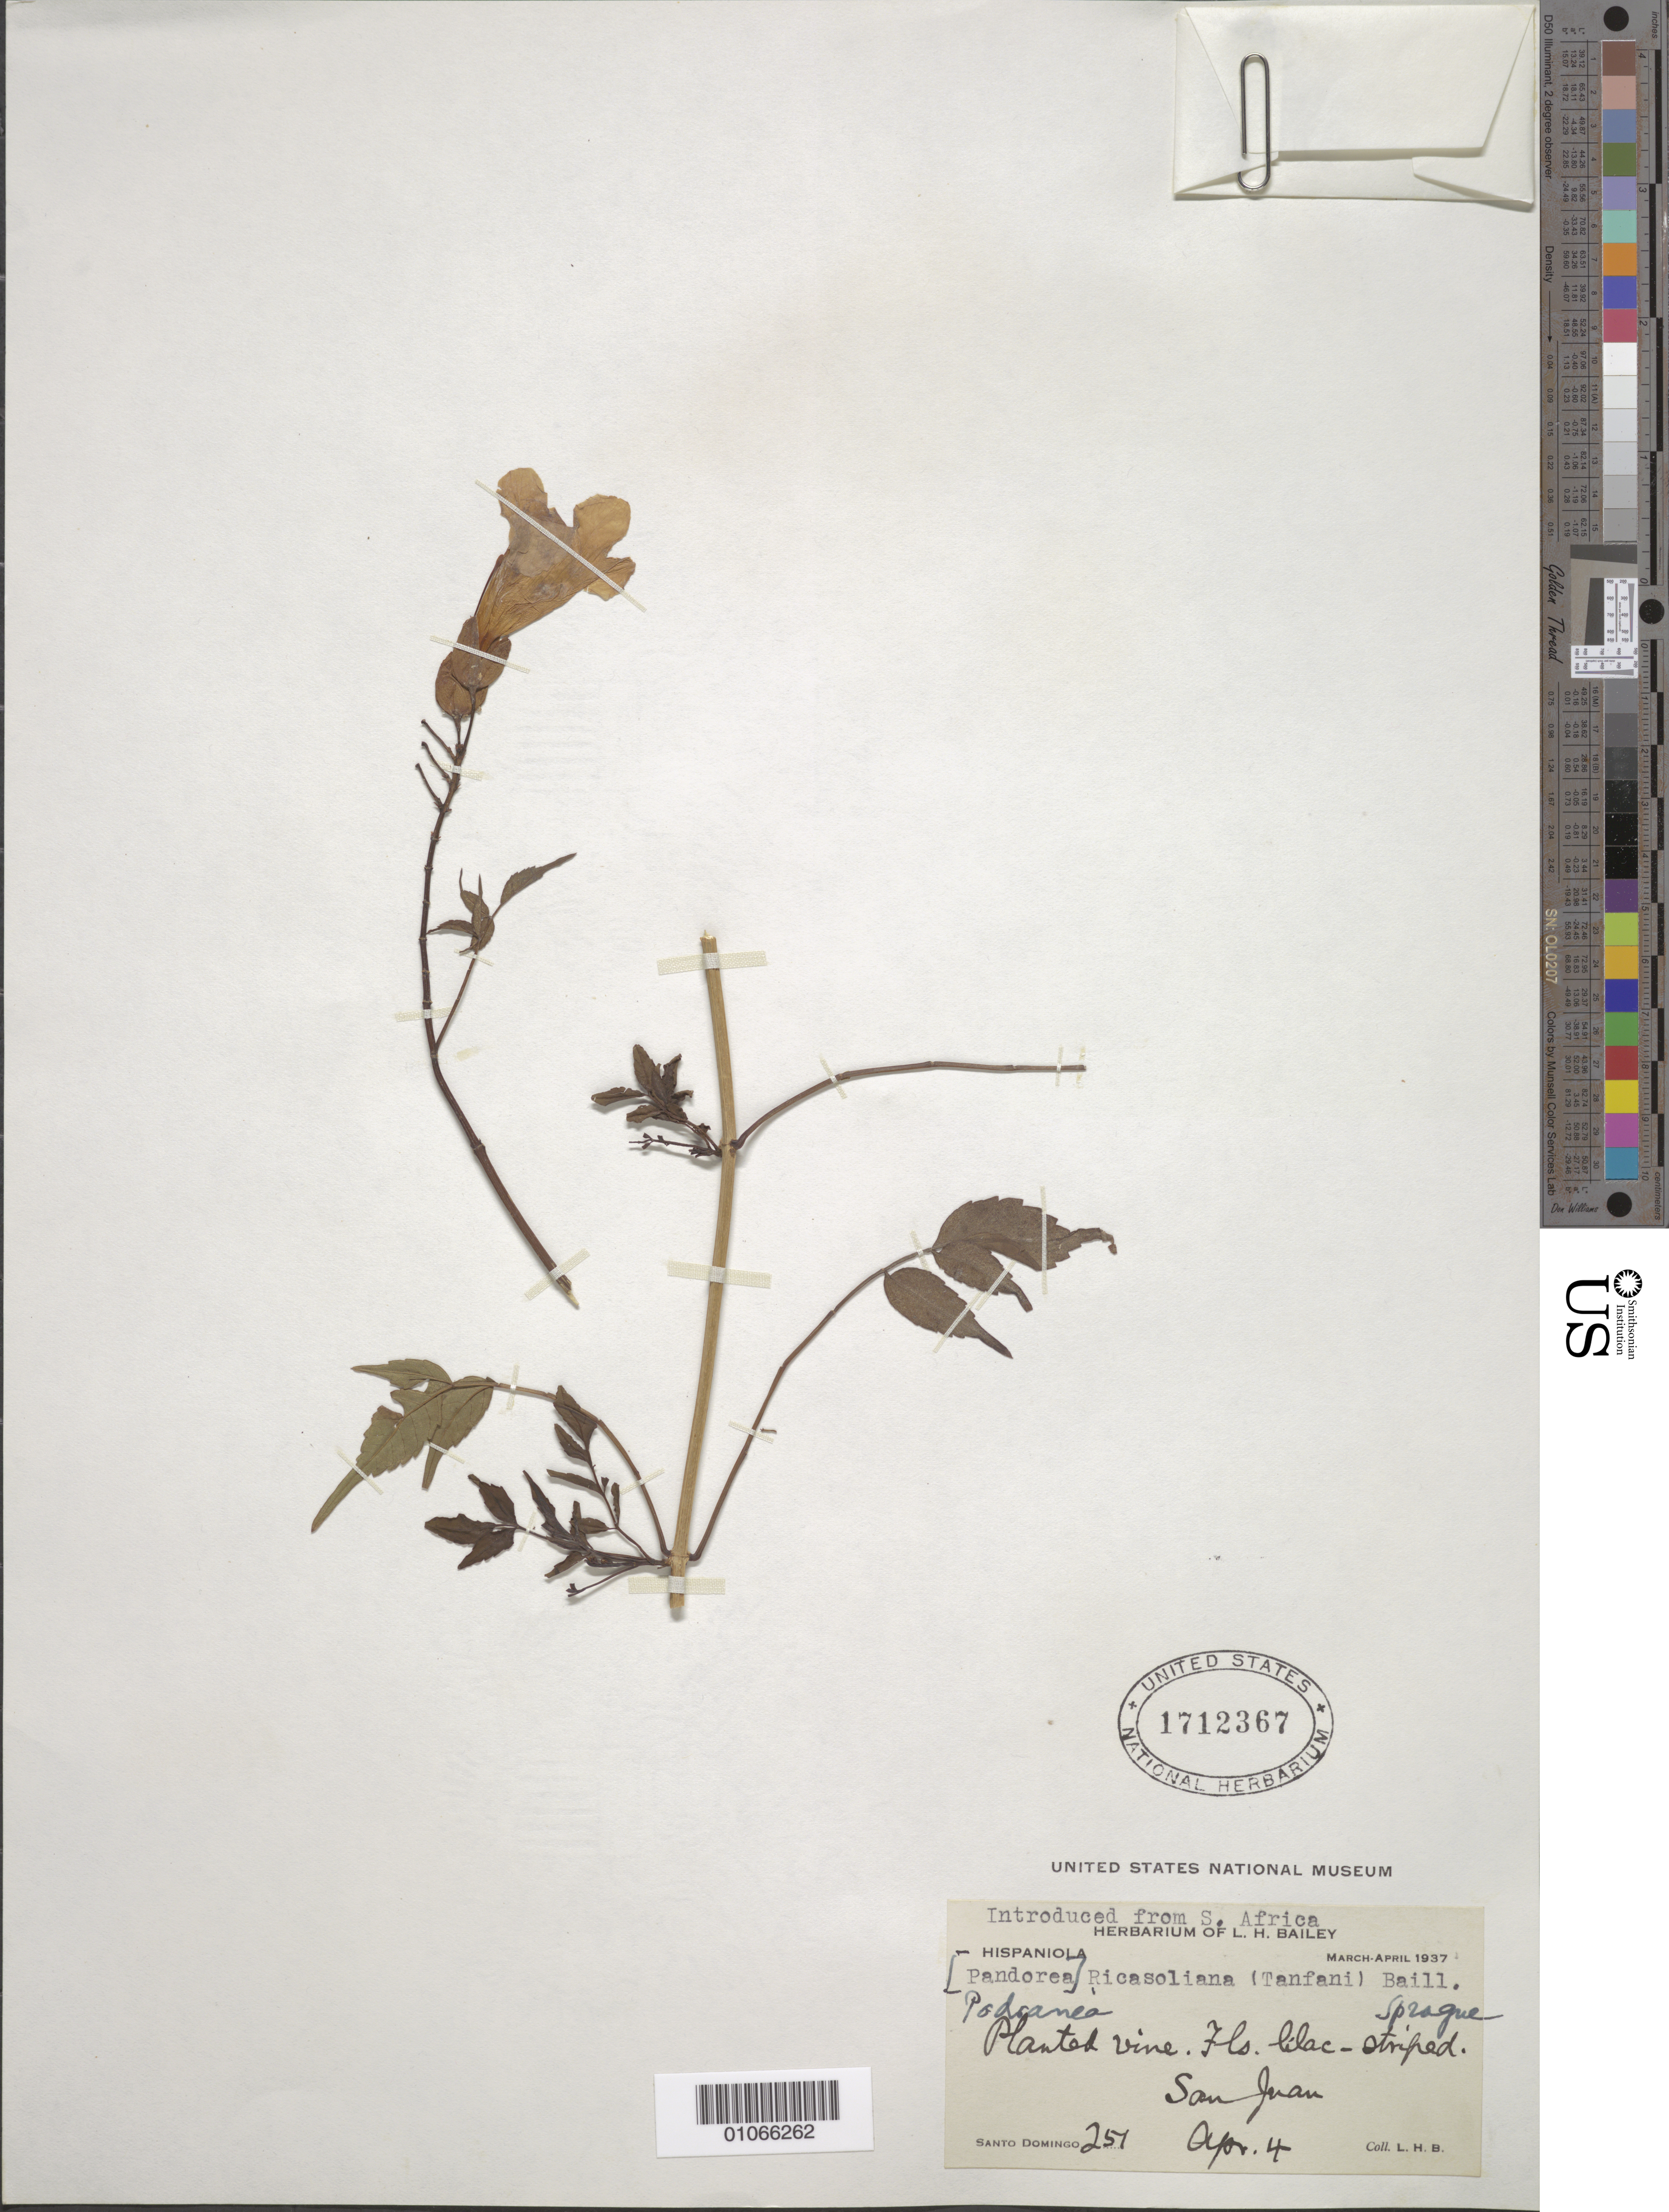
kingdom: Plantae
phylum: Tracheophyta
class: Magnoliopsida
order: Lamiales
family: Bignoniaceae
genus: Podranea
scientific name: Podranea ricasoliana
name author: (Tanfani) Sprague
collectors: L. H. Bailey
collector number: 251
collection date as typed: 04 Apr 1937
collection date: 1937-04-04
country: Dominican Republic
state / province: Distrito Nacional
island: Hispaniola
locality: San Juan.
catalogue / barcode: US 1712367